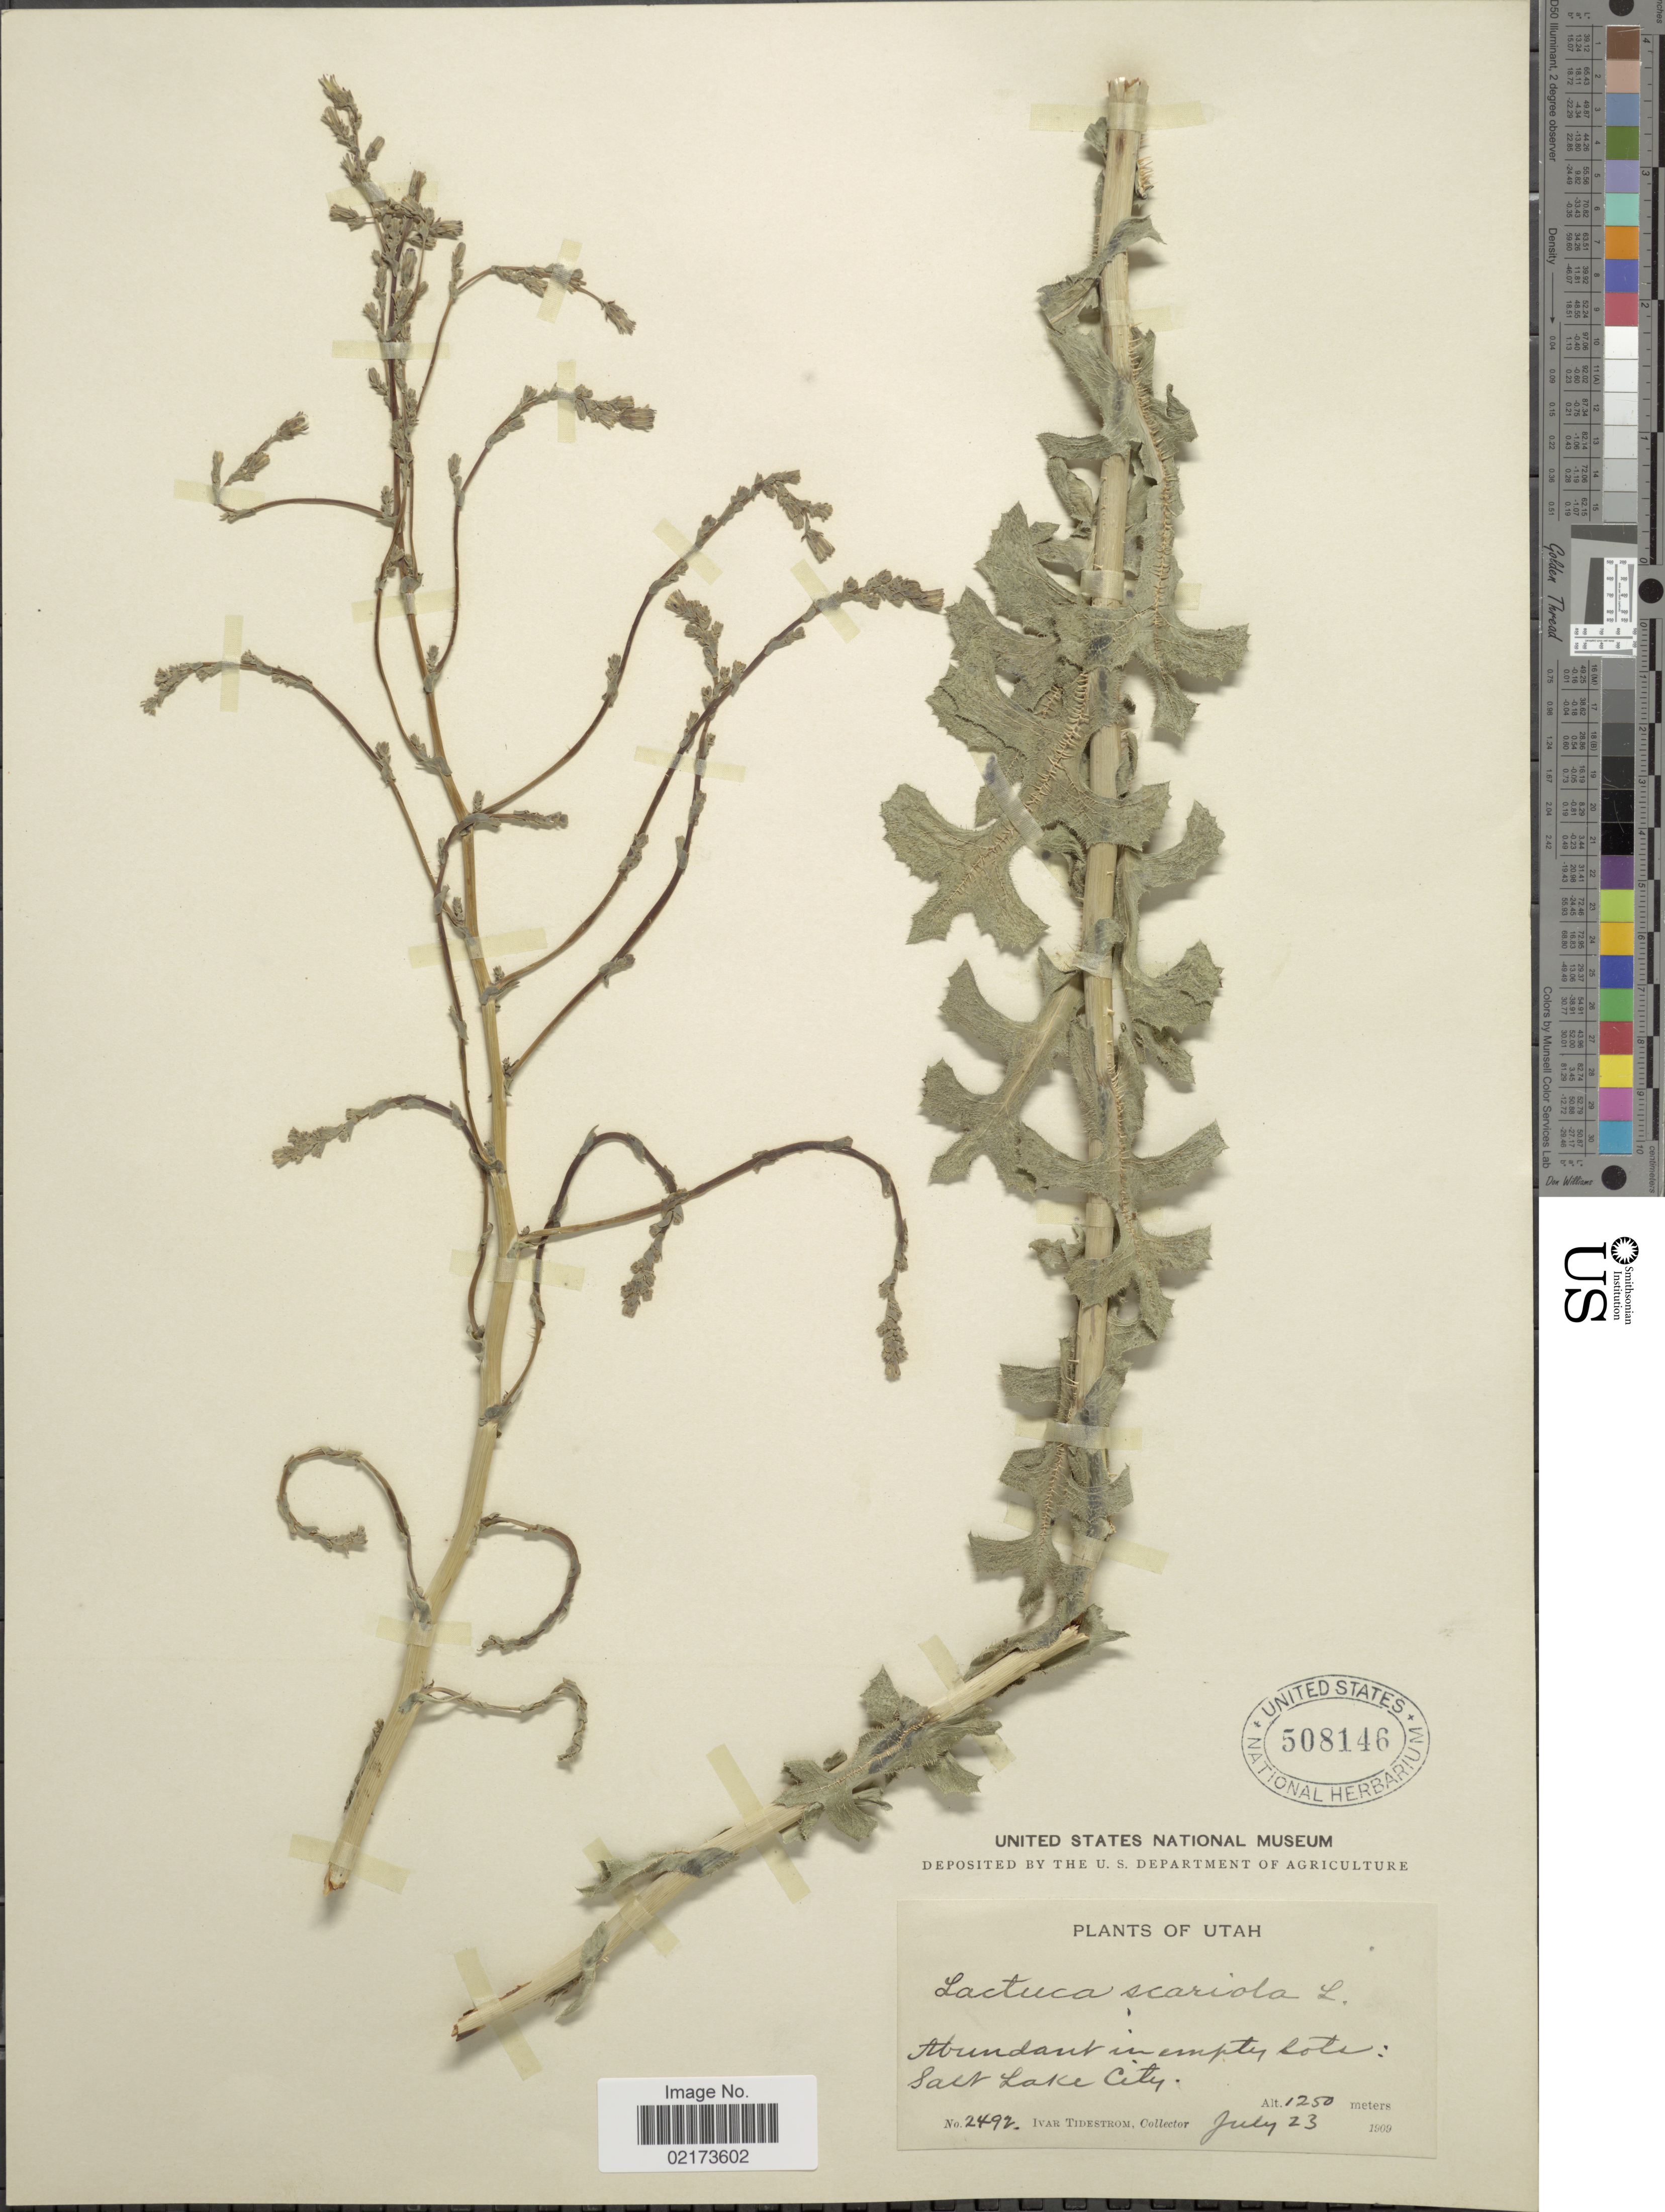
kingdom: Plantae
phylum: Tracheophyta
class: Magnoliopsida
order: Asterales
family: Asteraceae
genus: Lactuca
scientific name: Lactuca serriola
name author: L.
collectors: I. F. Tidestrom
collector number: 2492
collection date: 1909-07-23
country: United States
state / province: Utah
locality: Salt Lake City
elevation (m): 1250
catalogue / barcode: US 508146